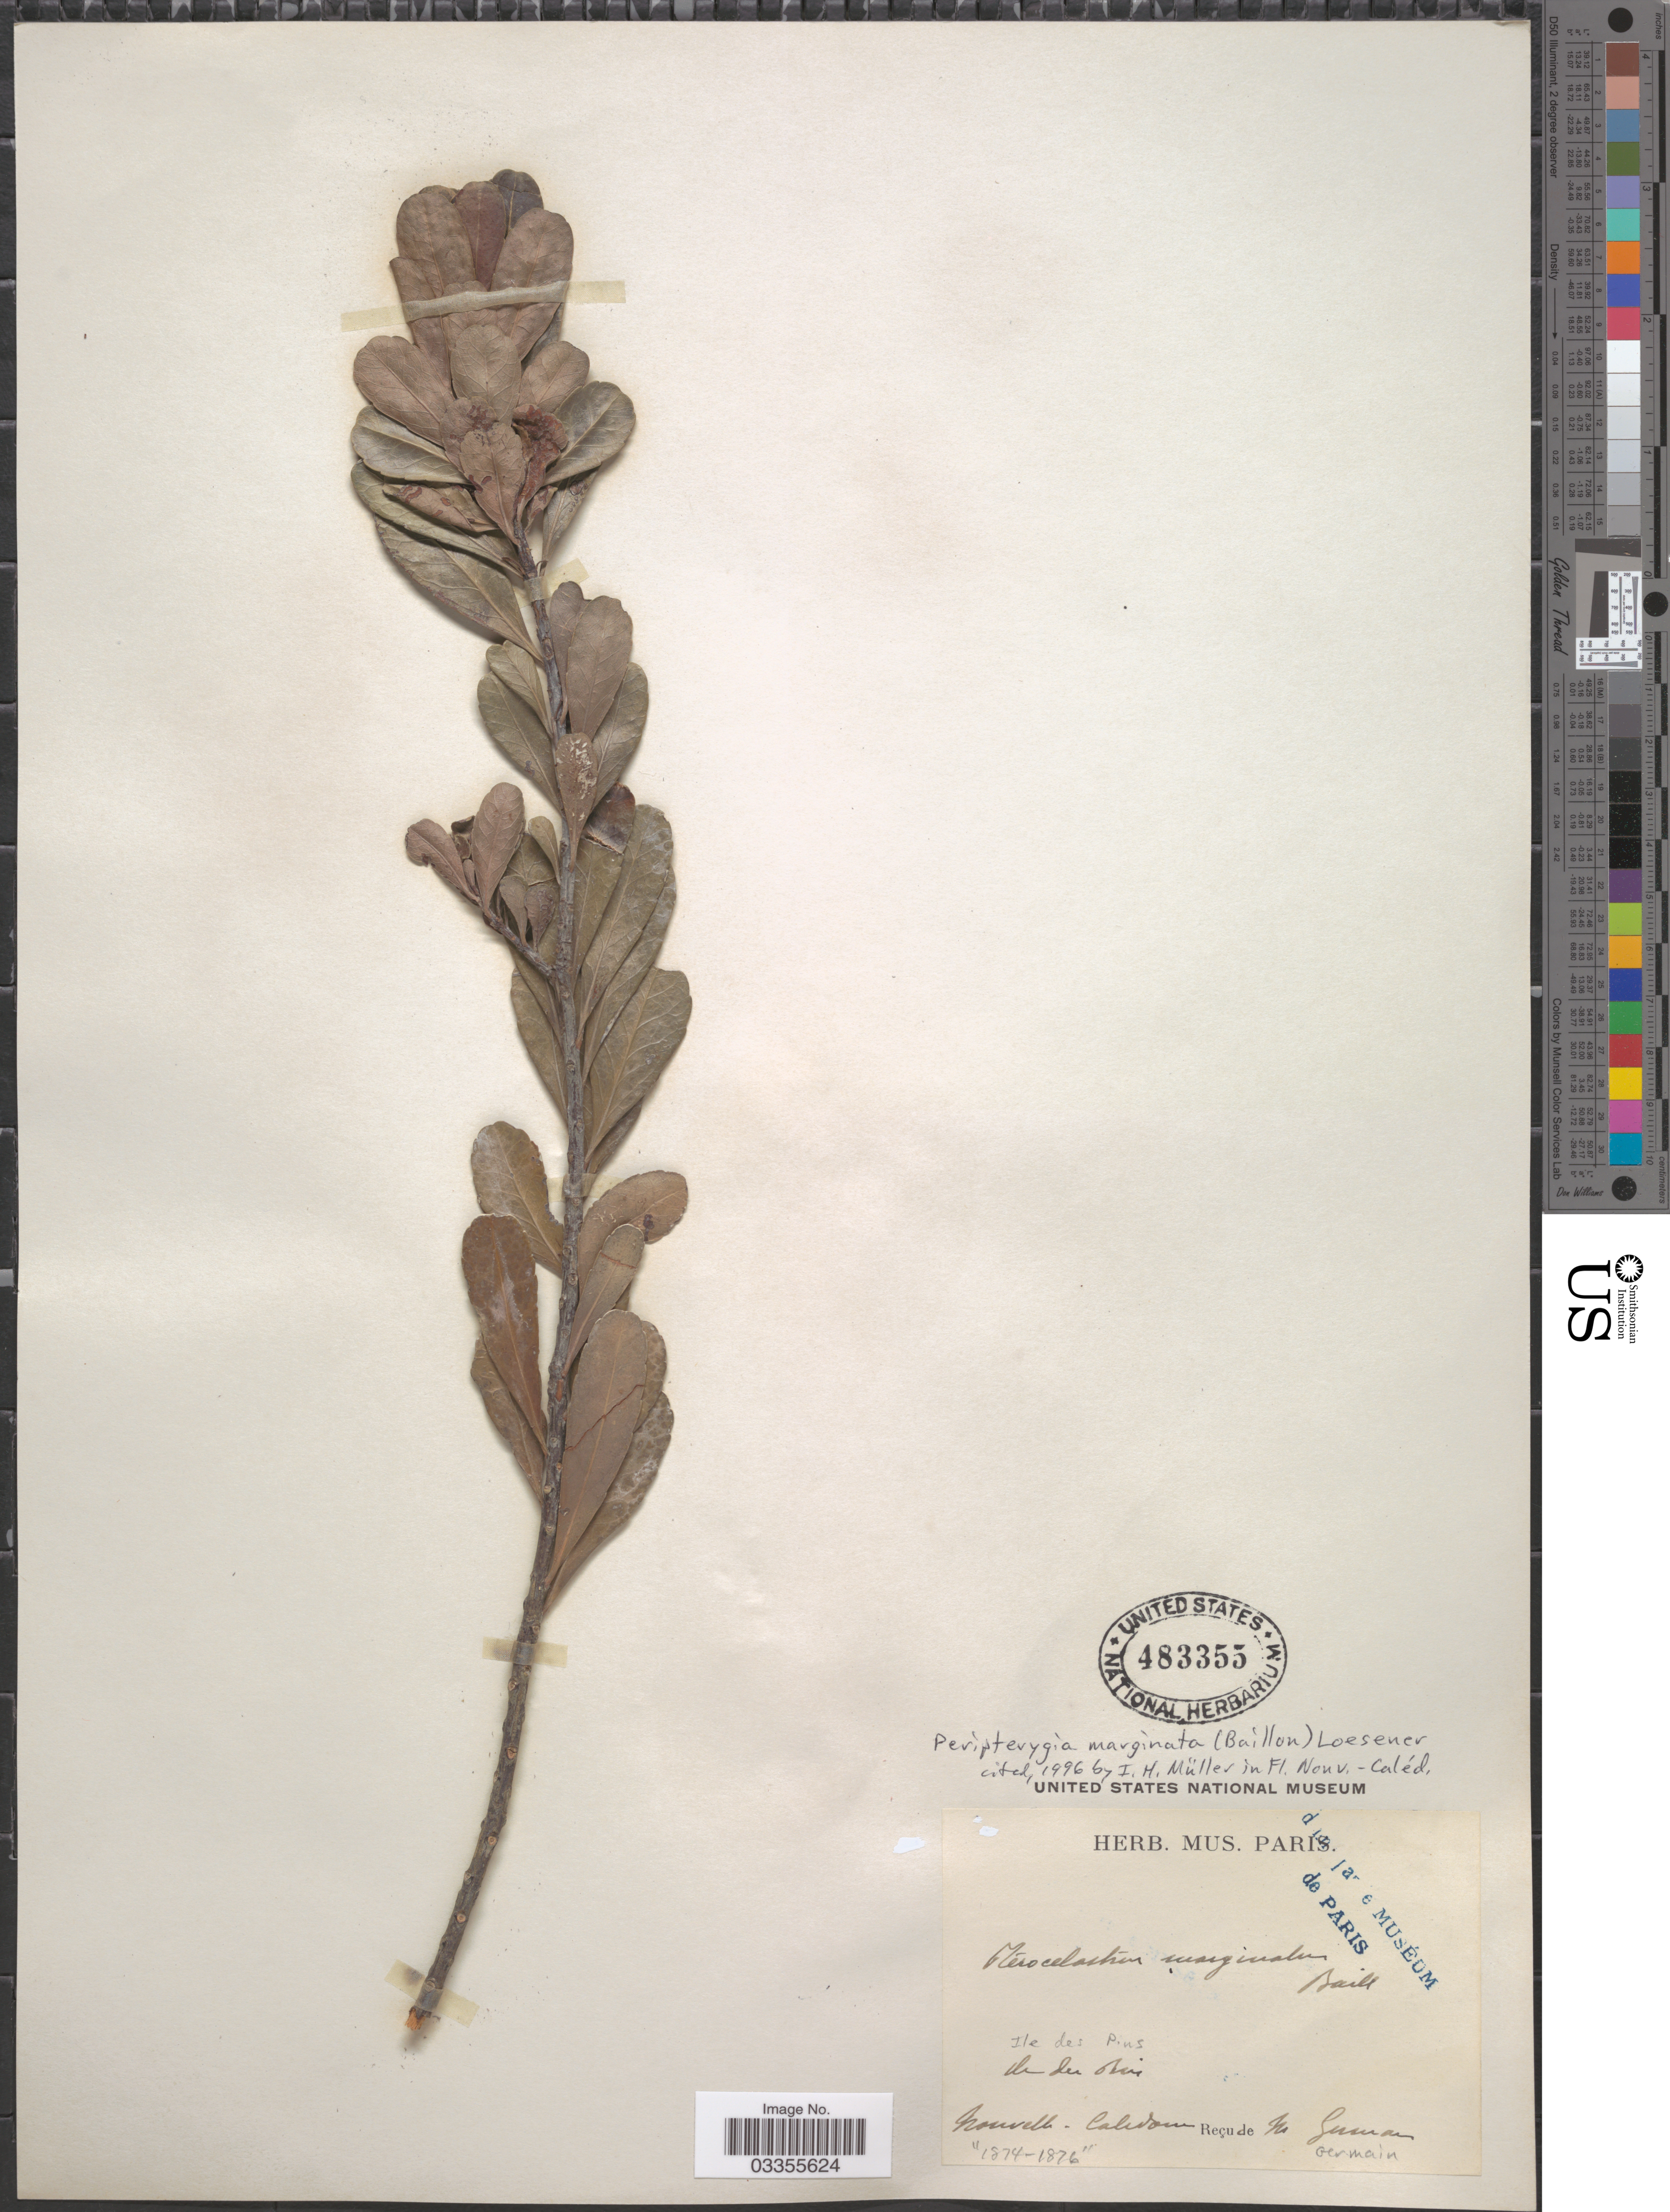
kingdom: Plantae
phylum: Tracheophyta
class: Magnoliopsida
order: Celastrales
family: Celastraceae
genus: Peripterygia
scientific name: Peripterygia marginata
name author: (Baill.) Loes.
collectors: M. Germain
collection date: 1874/1876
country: New Caledonia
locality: Ile des Pins. Nouvelle - Caledone.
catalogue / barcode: US 483355